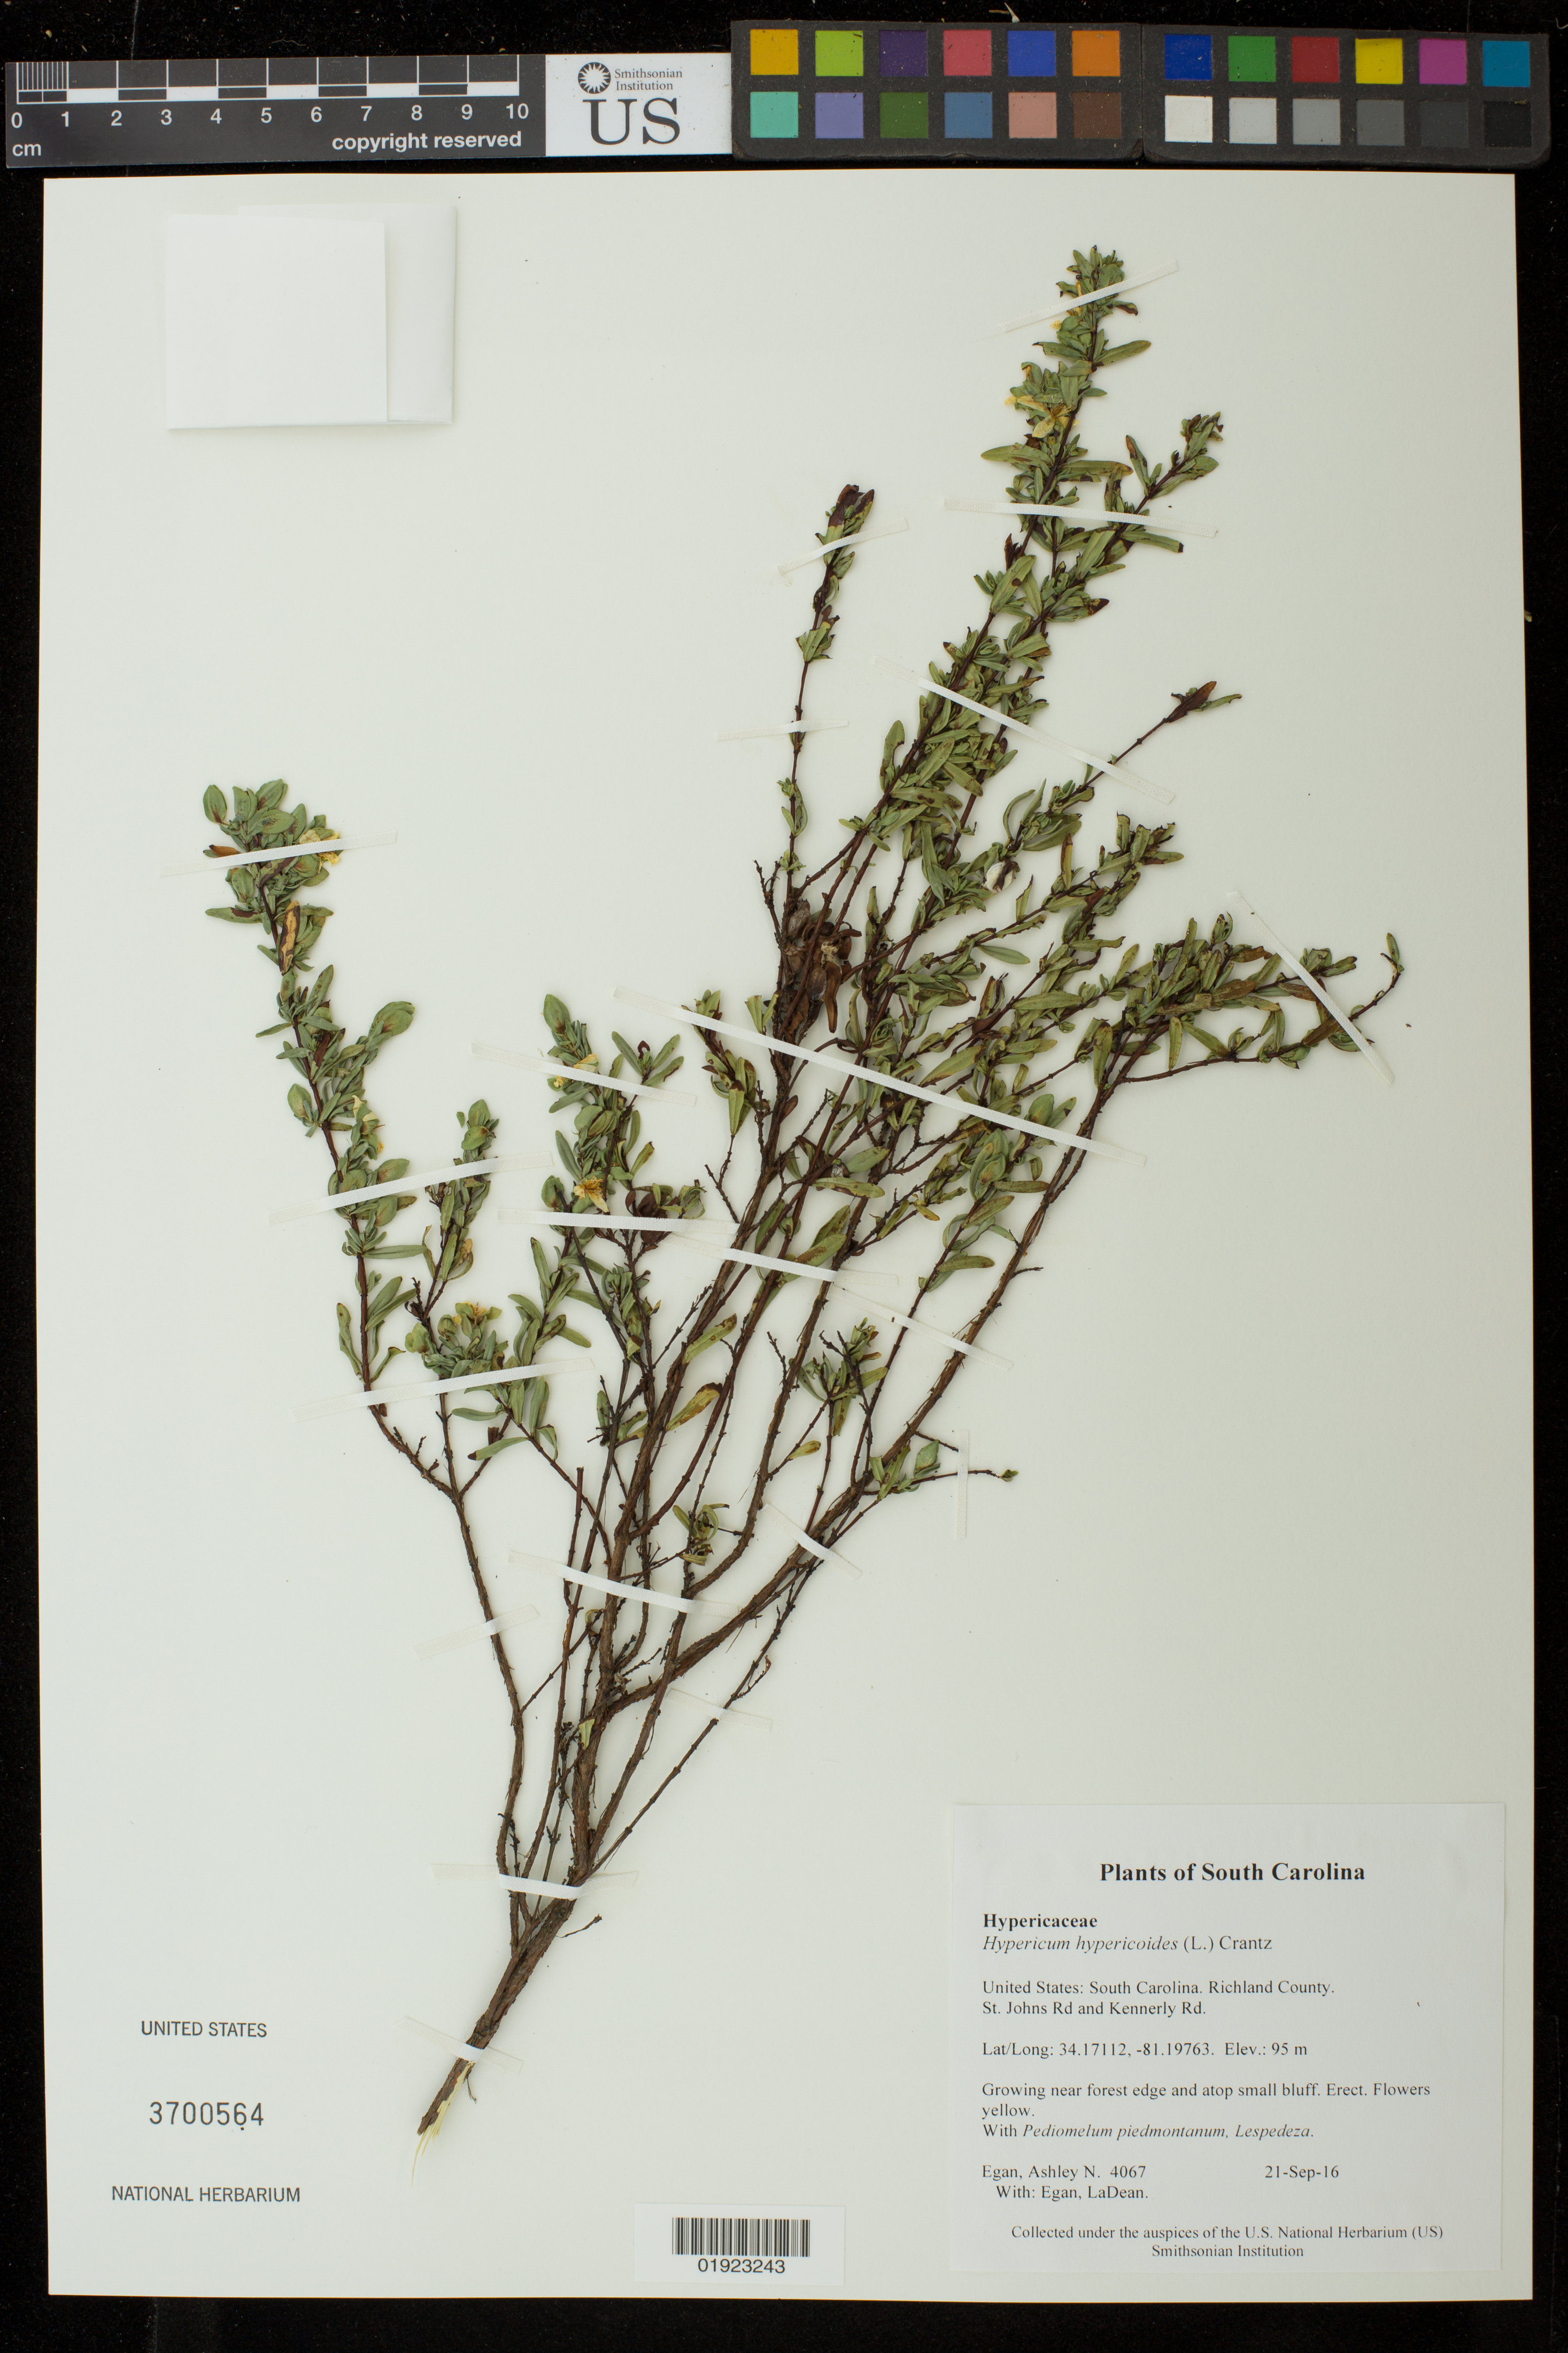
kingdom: Plantae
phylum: Tracheophyta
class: Magnoliopsida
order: Malpighiales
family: Hypericaceae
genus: Hypericum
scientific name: Hypericum hypericoides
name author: (L.) Crantz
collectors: A. N. Egan & L. Egan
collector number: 4067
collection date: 2016-09-21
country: United States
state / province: South Carolina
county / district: Richland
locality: St. Johns Rd and Kennerly Rd.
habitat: Growing near forest edge and atop small bluff.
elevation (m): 29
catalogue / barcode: US 3700564